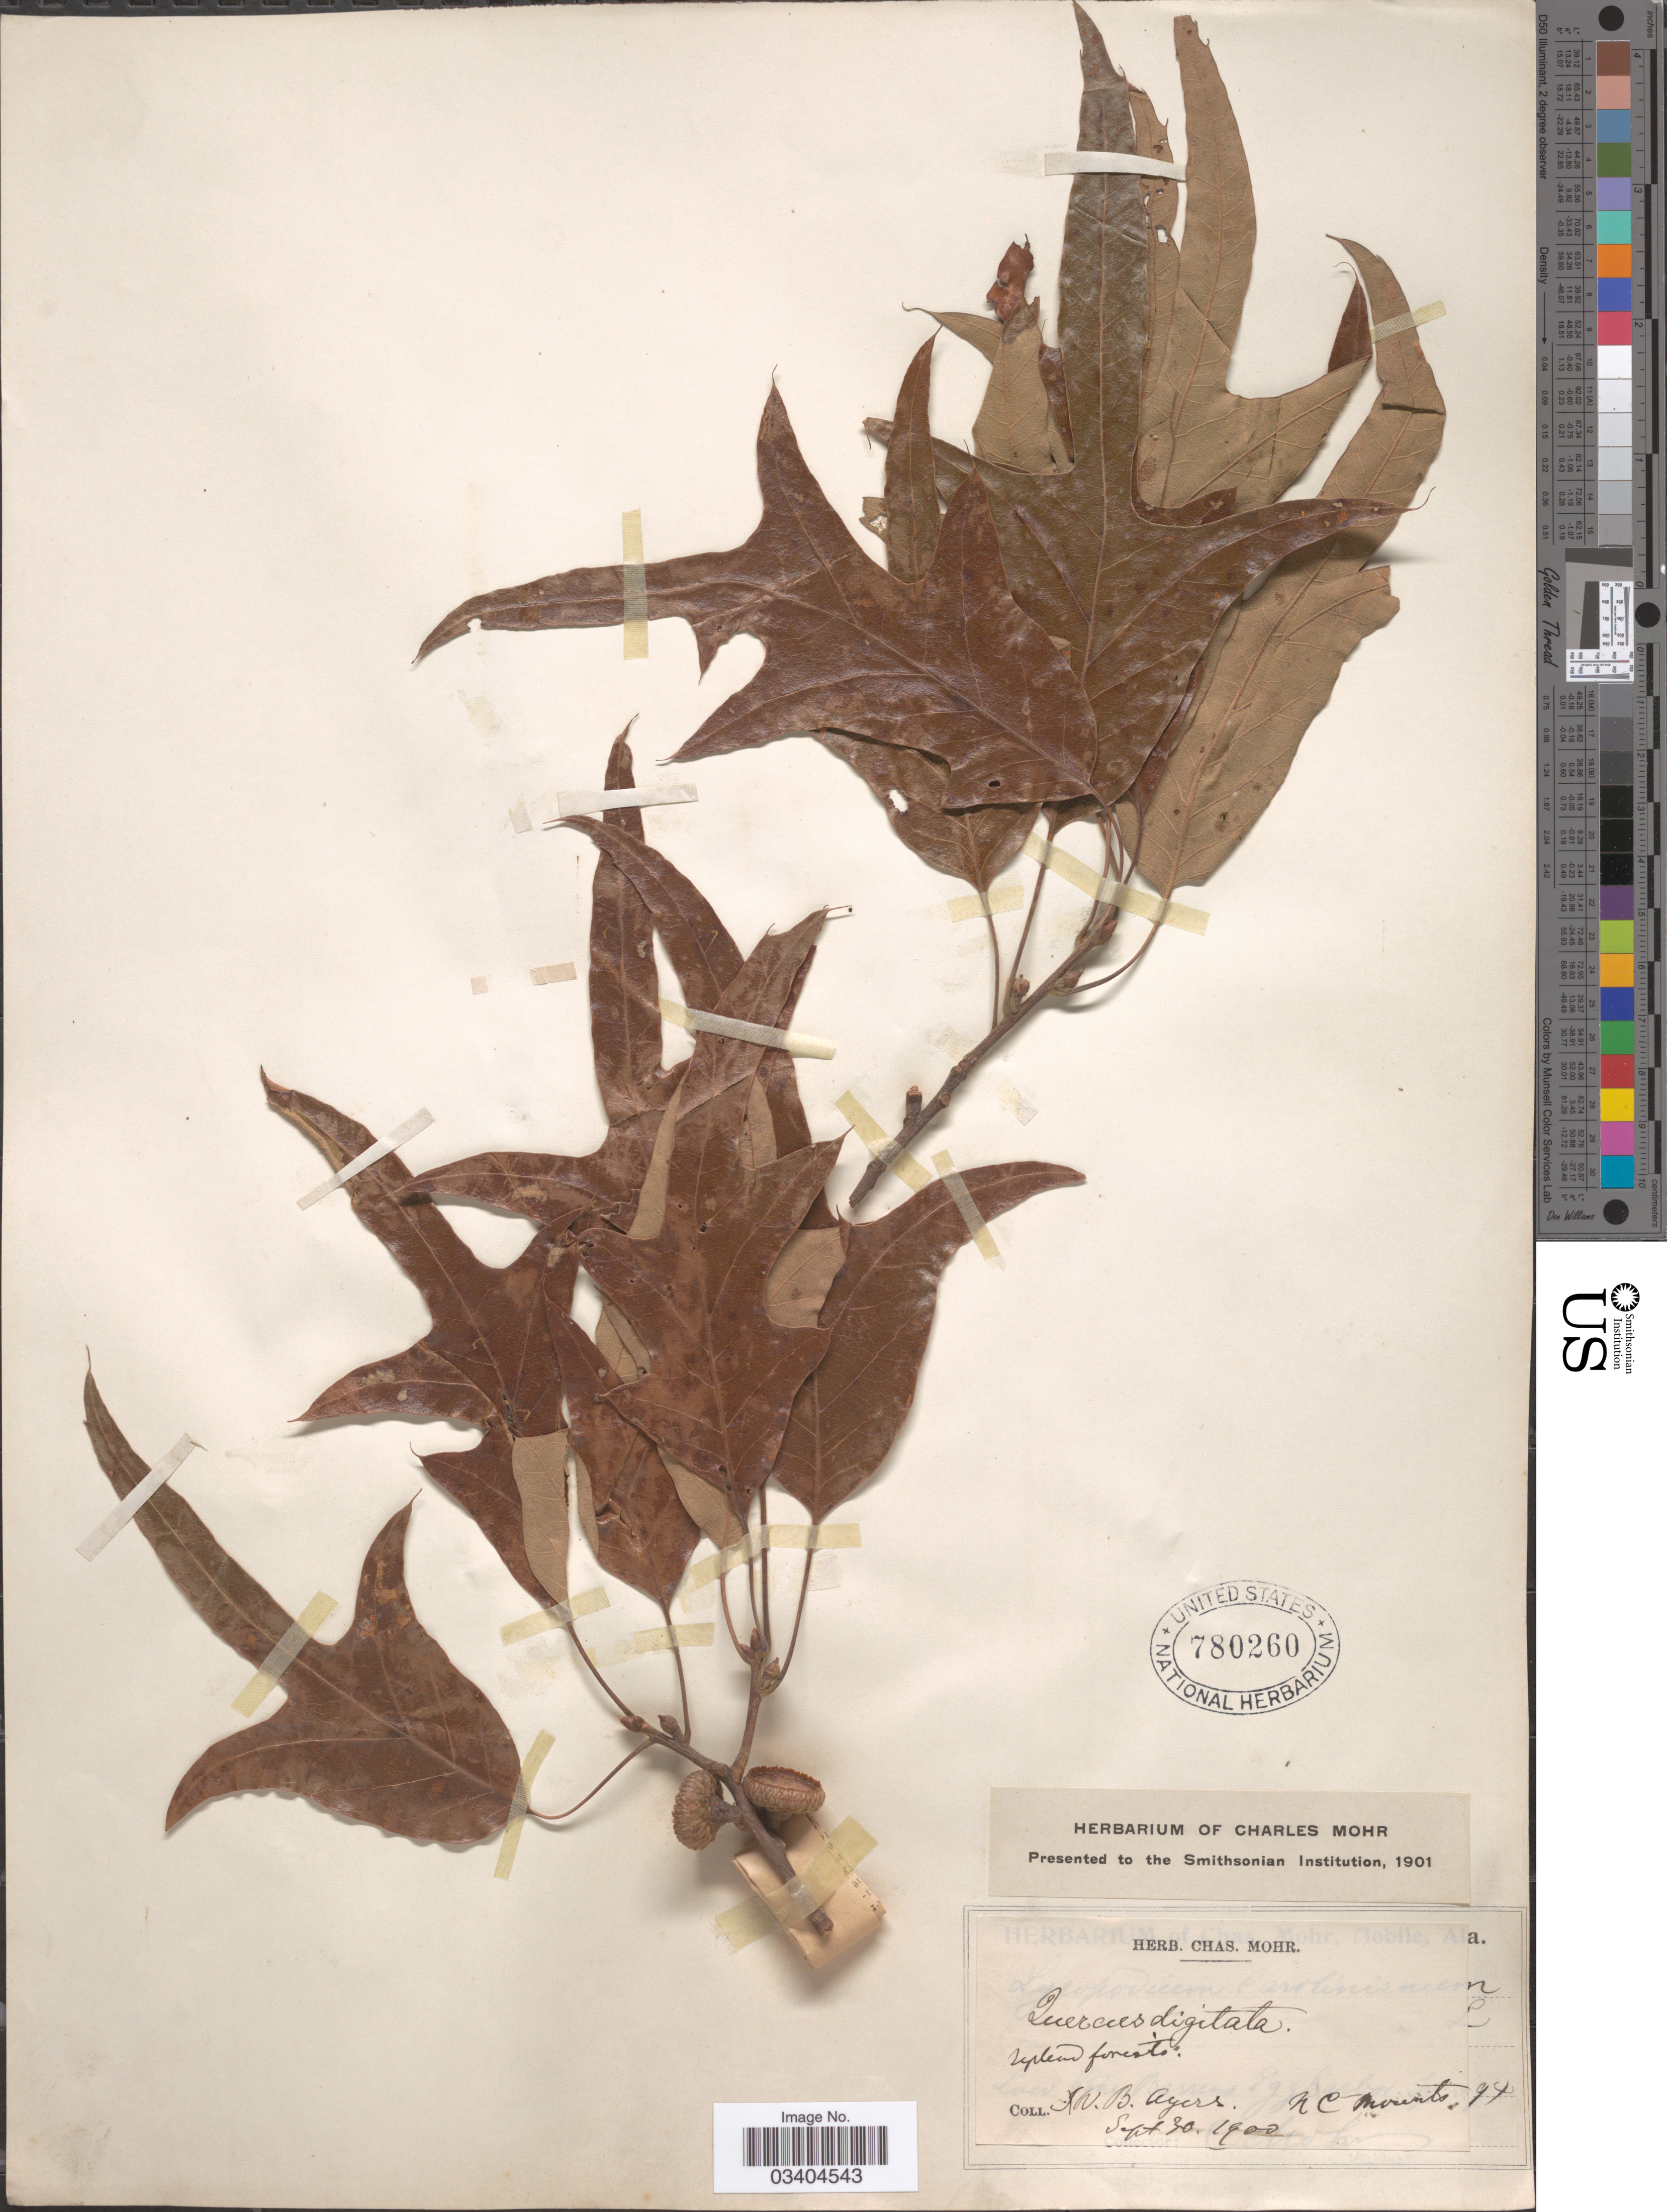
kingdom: Plantae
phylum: Tracheophyta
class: Magnoliopsida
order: Fagales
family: Fagaceae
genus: Quercus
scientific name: Quercus falcata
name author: Michx.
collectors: W. Ayers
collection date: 1900-09-30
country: United States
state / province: North Carolina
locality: N.C. Mounts.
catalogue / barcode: US 780260